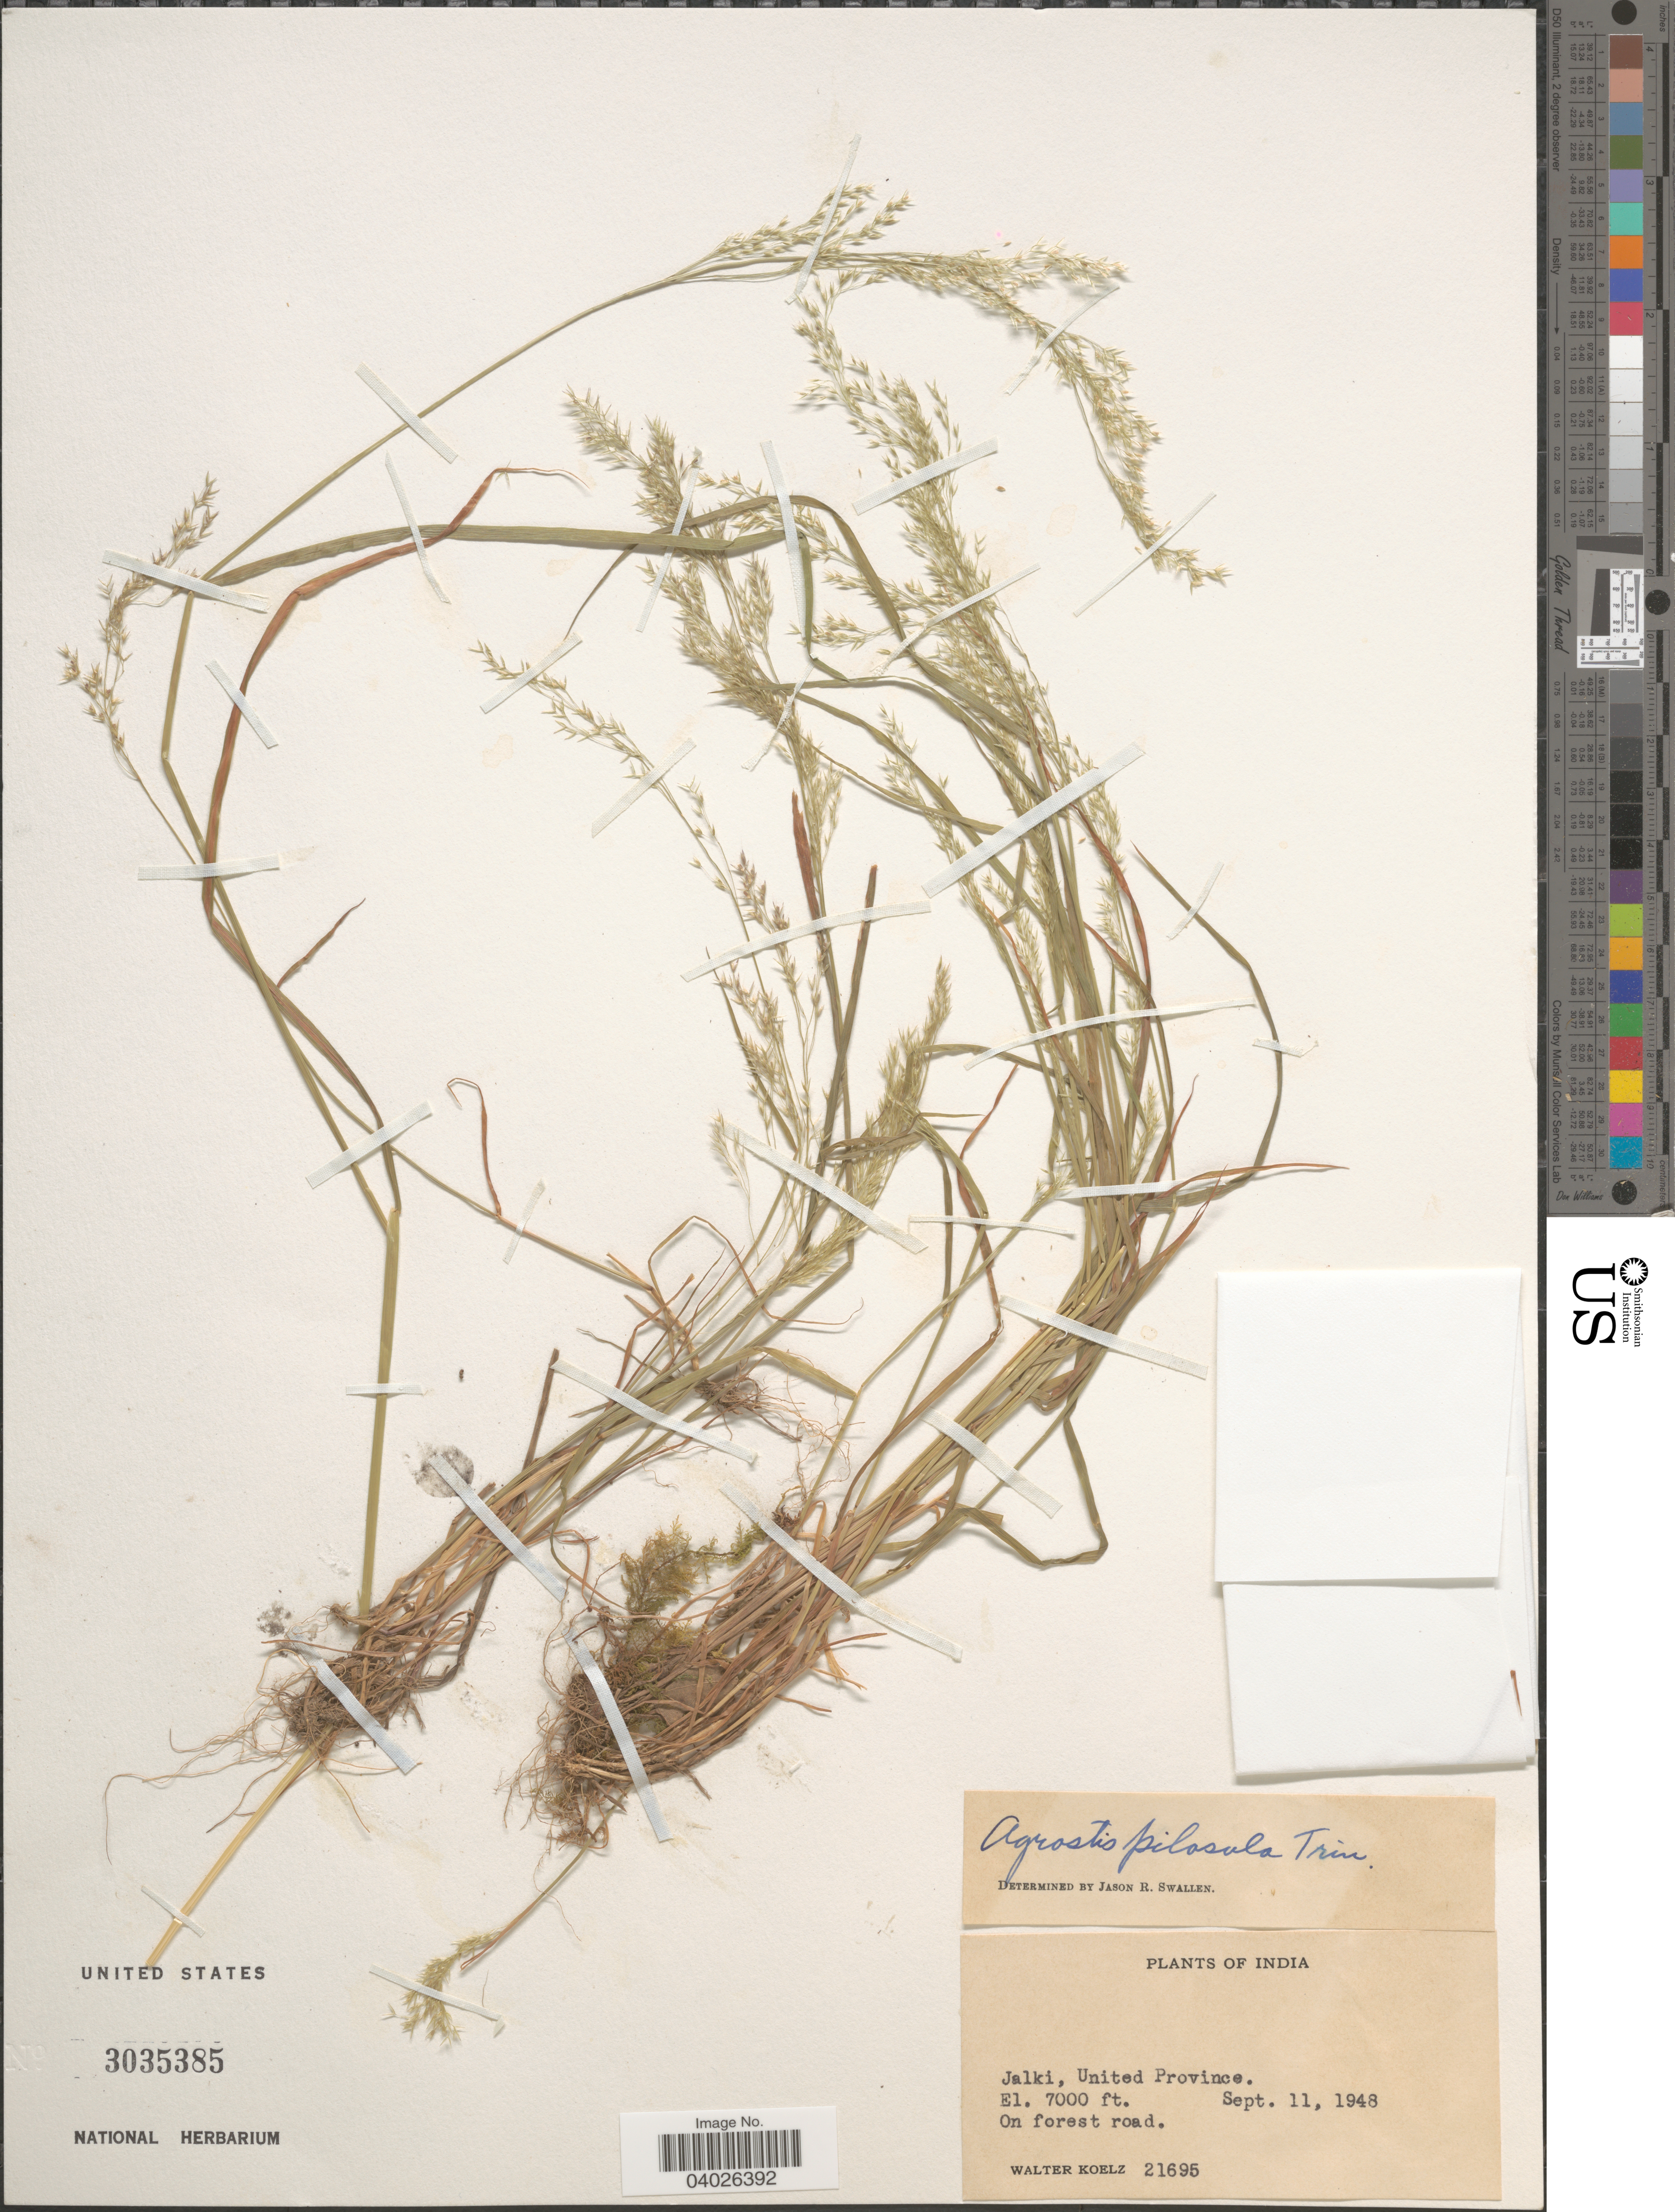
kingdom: Plantae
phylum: Tracheophyta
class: Liliopsida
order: Poales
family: Poaceae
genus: Agrostis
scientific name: Agrostis pilosula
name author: Trin.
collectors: W. N. Koelz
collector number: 21695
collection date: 1948-09-11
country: India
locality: Jalki, United Province.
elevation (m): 2134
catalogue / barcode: US 3035385